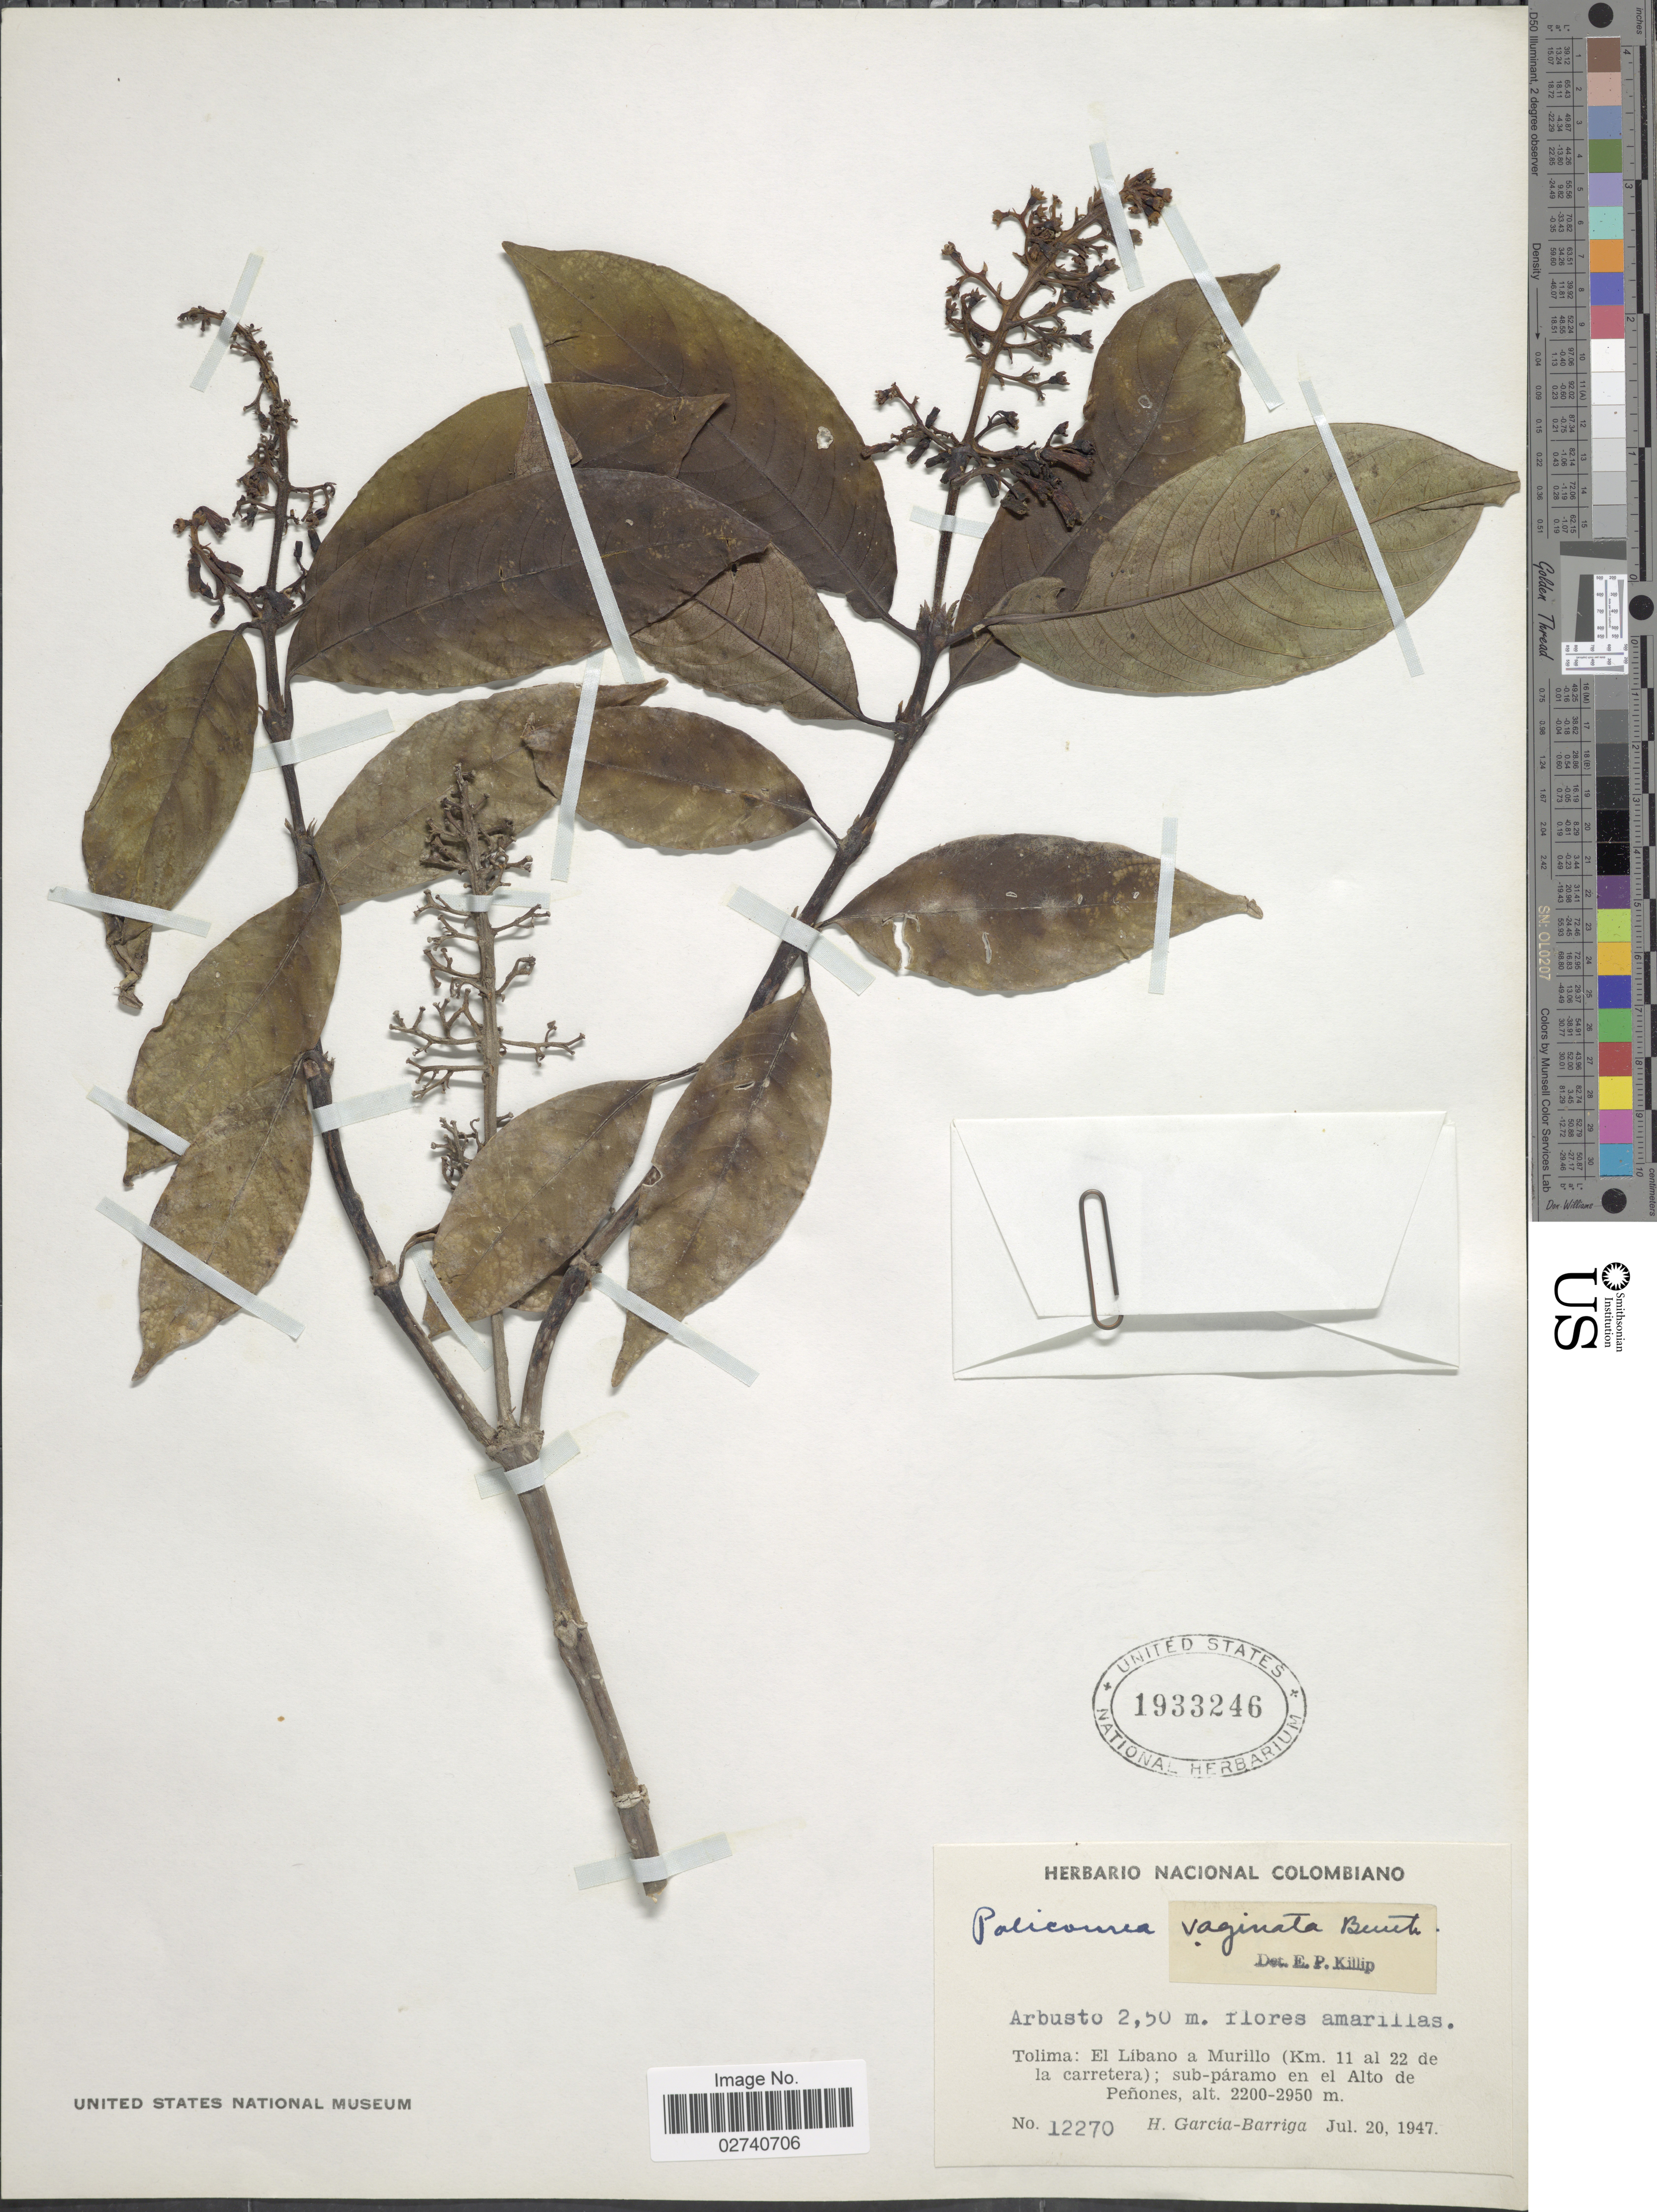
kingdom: Plantae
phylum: Tracheophyta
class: Magnoliopsida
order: Gentianales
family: Rubiaceae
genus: Palicourea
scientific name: Palicourea vaginata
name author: Benth.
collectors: H. García Barriga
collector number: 12270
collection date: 1947-07-20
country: Colombia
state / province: Tolima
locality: El Libano a Murillo (Km. 11 la 22 de la carretera); sub-paramo en el Alto de Penones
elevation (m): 2200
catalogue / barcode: US 1933246